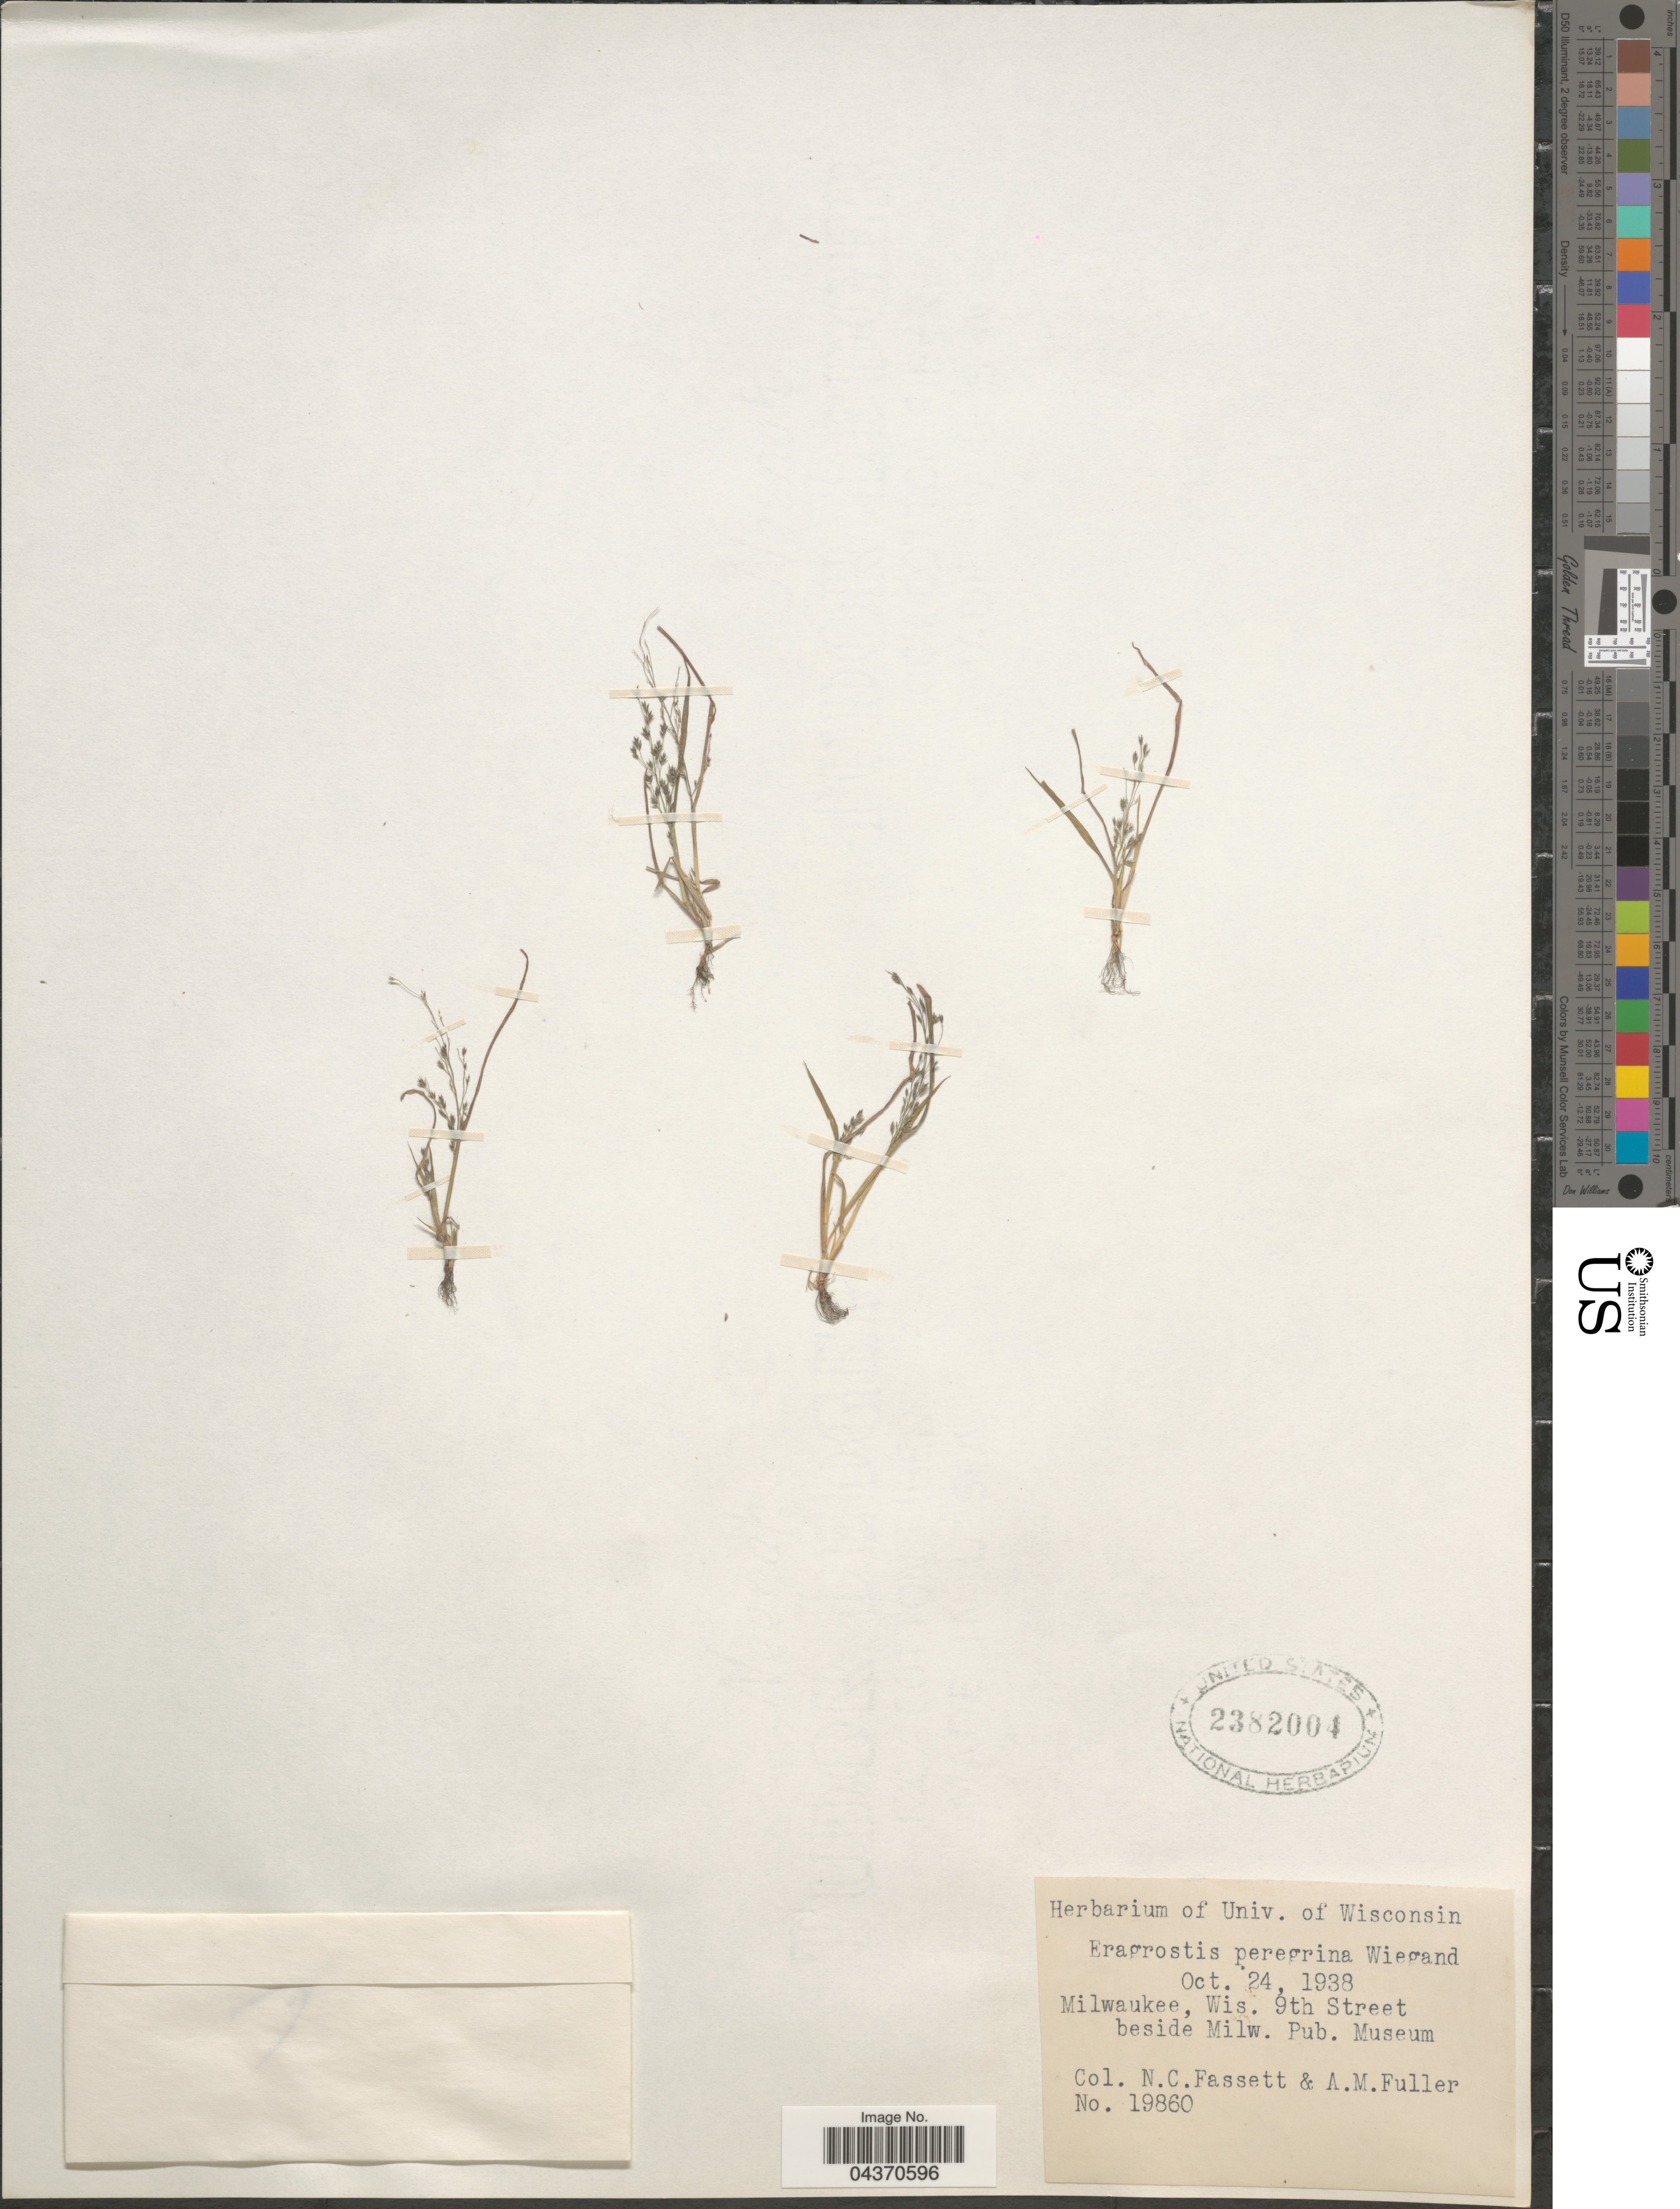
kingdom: Plantae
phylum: Tracheophyta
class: Liliopsida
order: Poales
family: Poaceae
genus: Eragrostis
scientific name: Eragrostis pilosa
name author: (L.) P. Beauv.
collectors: N. C. Fassett & A. Fuller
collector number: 19860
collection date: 1938-10-24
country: United States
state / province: Wisconsin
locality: Milwaukee, Wis. 9th Street beside Milw. Pub. Museum.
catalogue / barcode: US 2382004